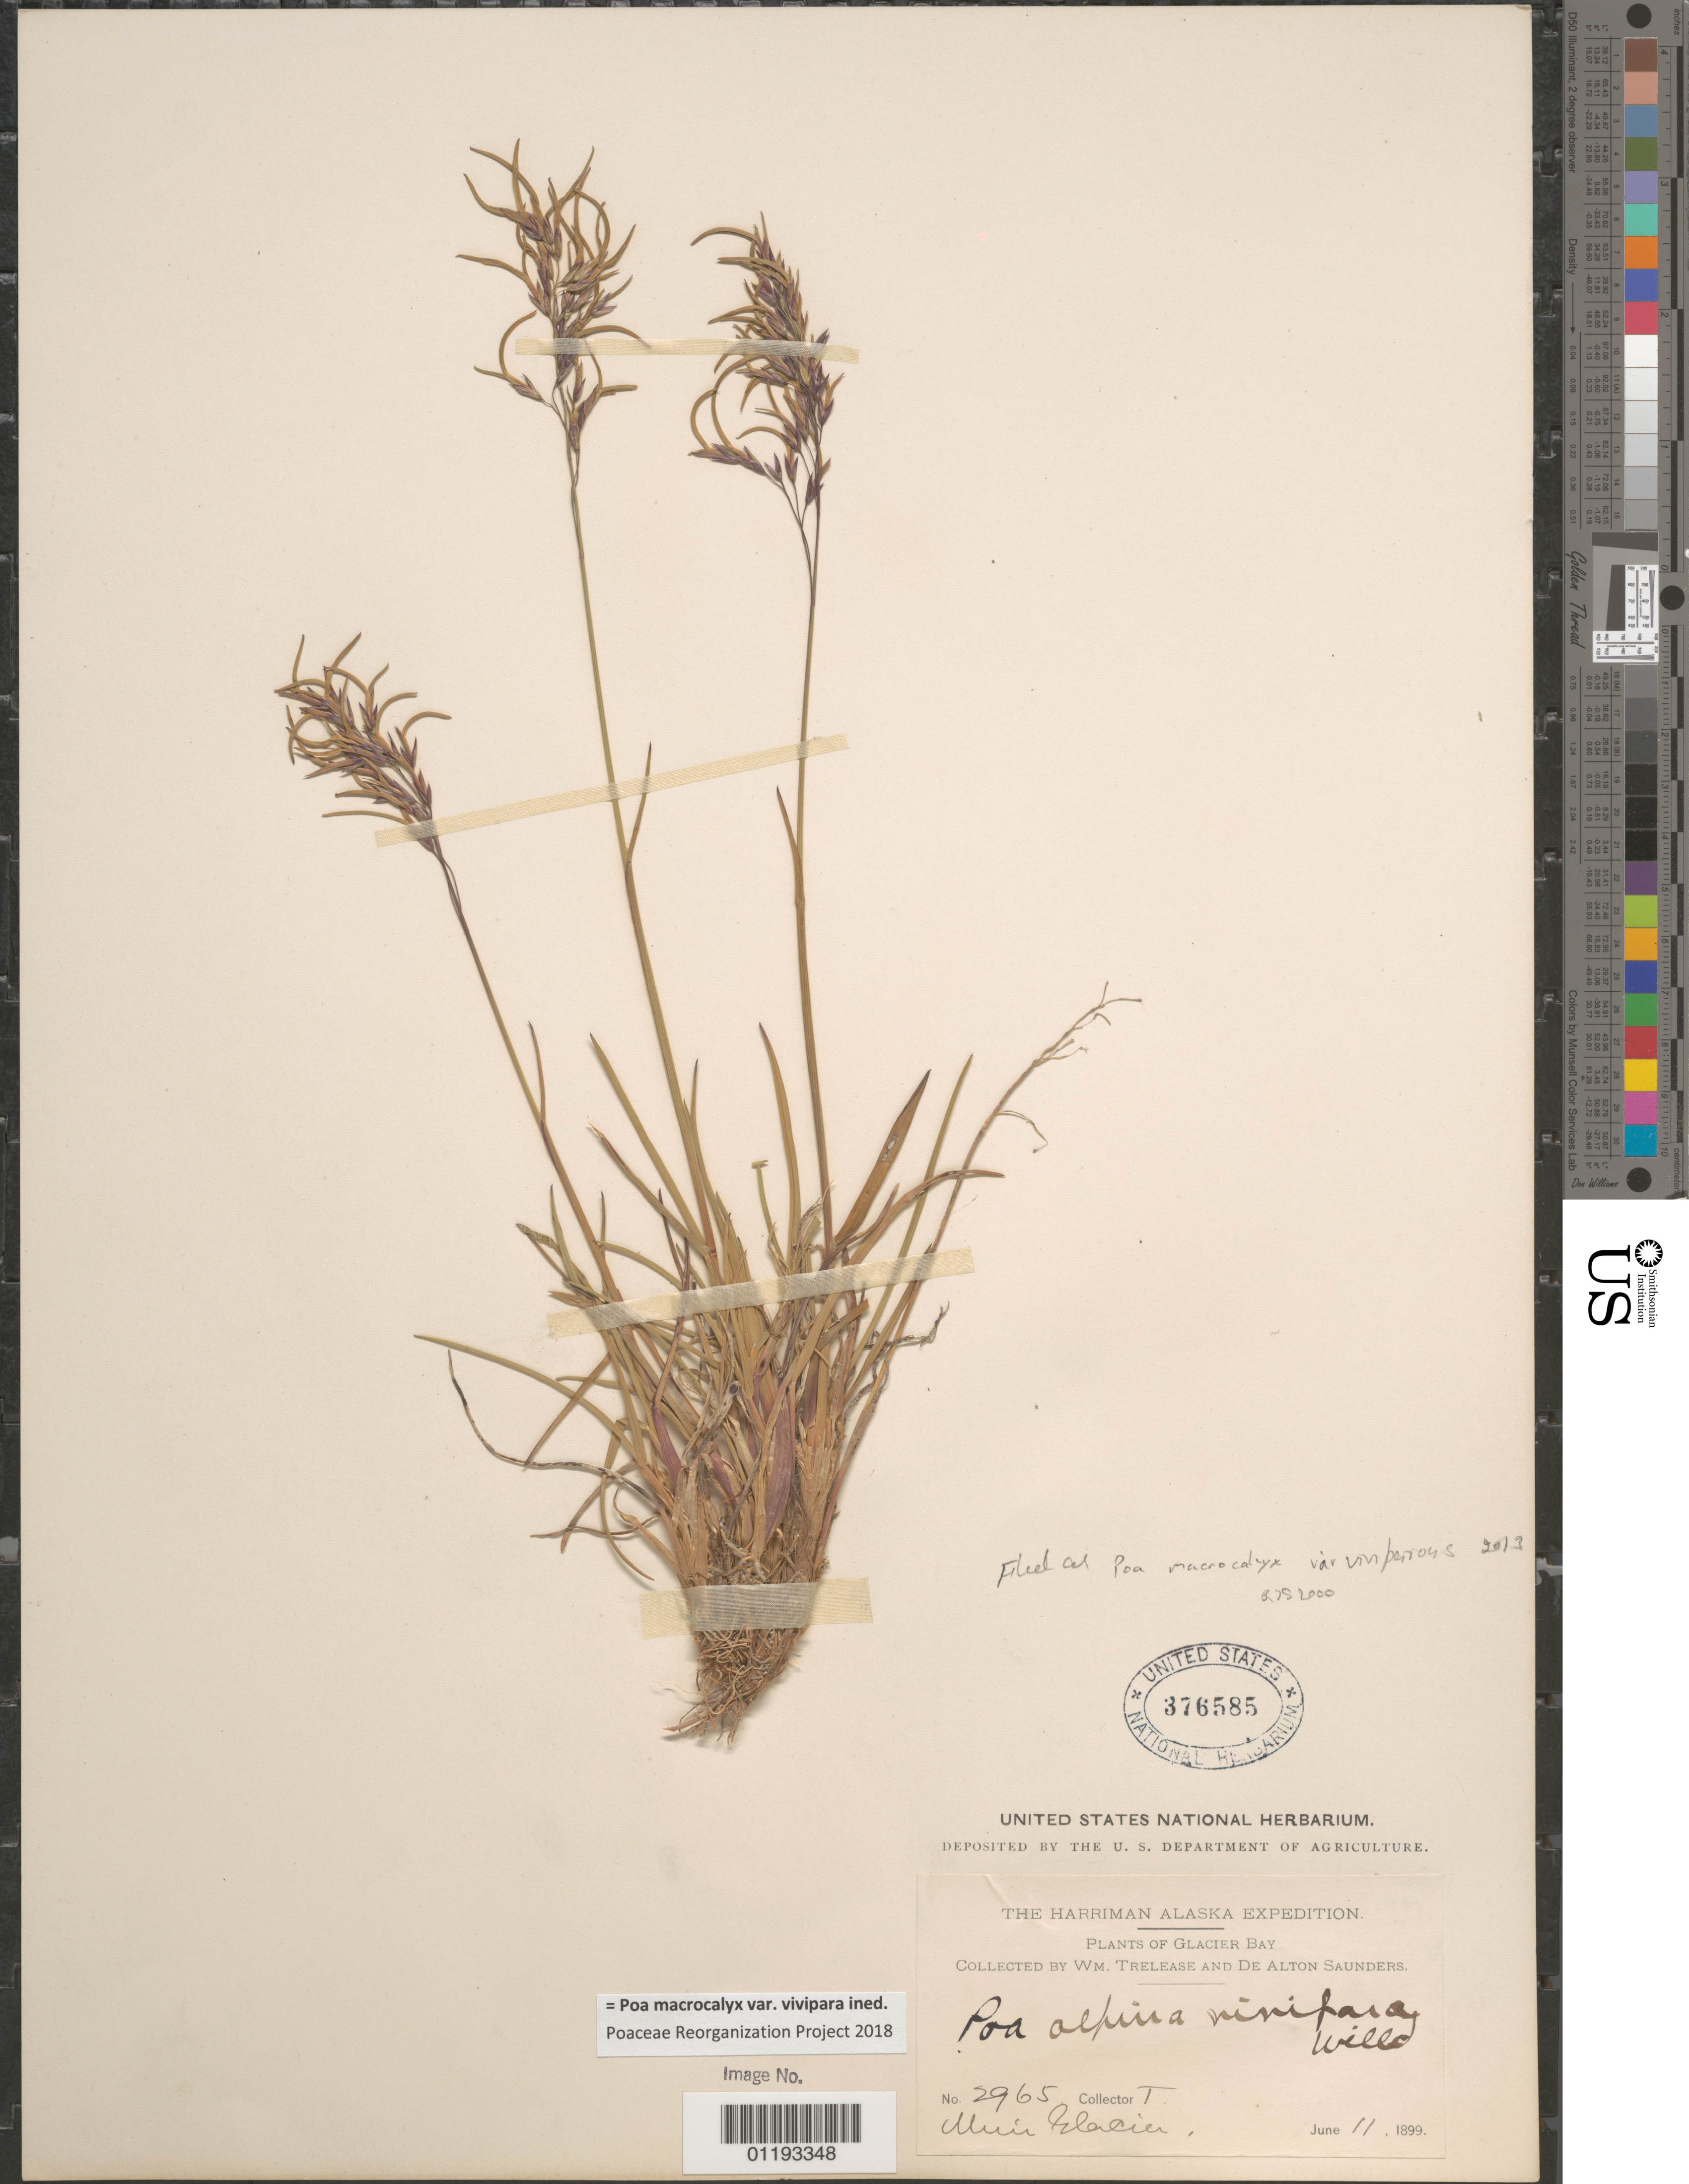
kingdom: Plantae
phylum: Tracheophyta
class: Liliopsida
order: Poales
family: Poaceae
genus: Poa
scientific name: Poa macrocalyx var. vivipara ined.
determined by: Poaceae Reorganization Project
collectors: W. Trelease & D. A. Saunders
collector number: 2965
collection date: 1899-06-11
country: United States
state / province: Alaska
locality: Glacier Bay.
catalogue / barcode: US 376585